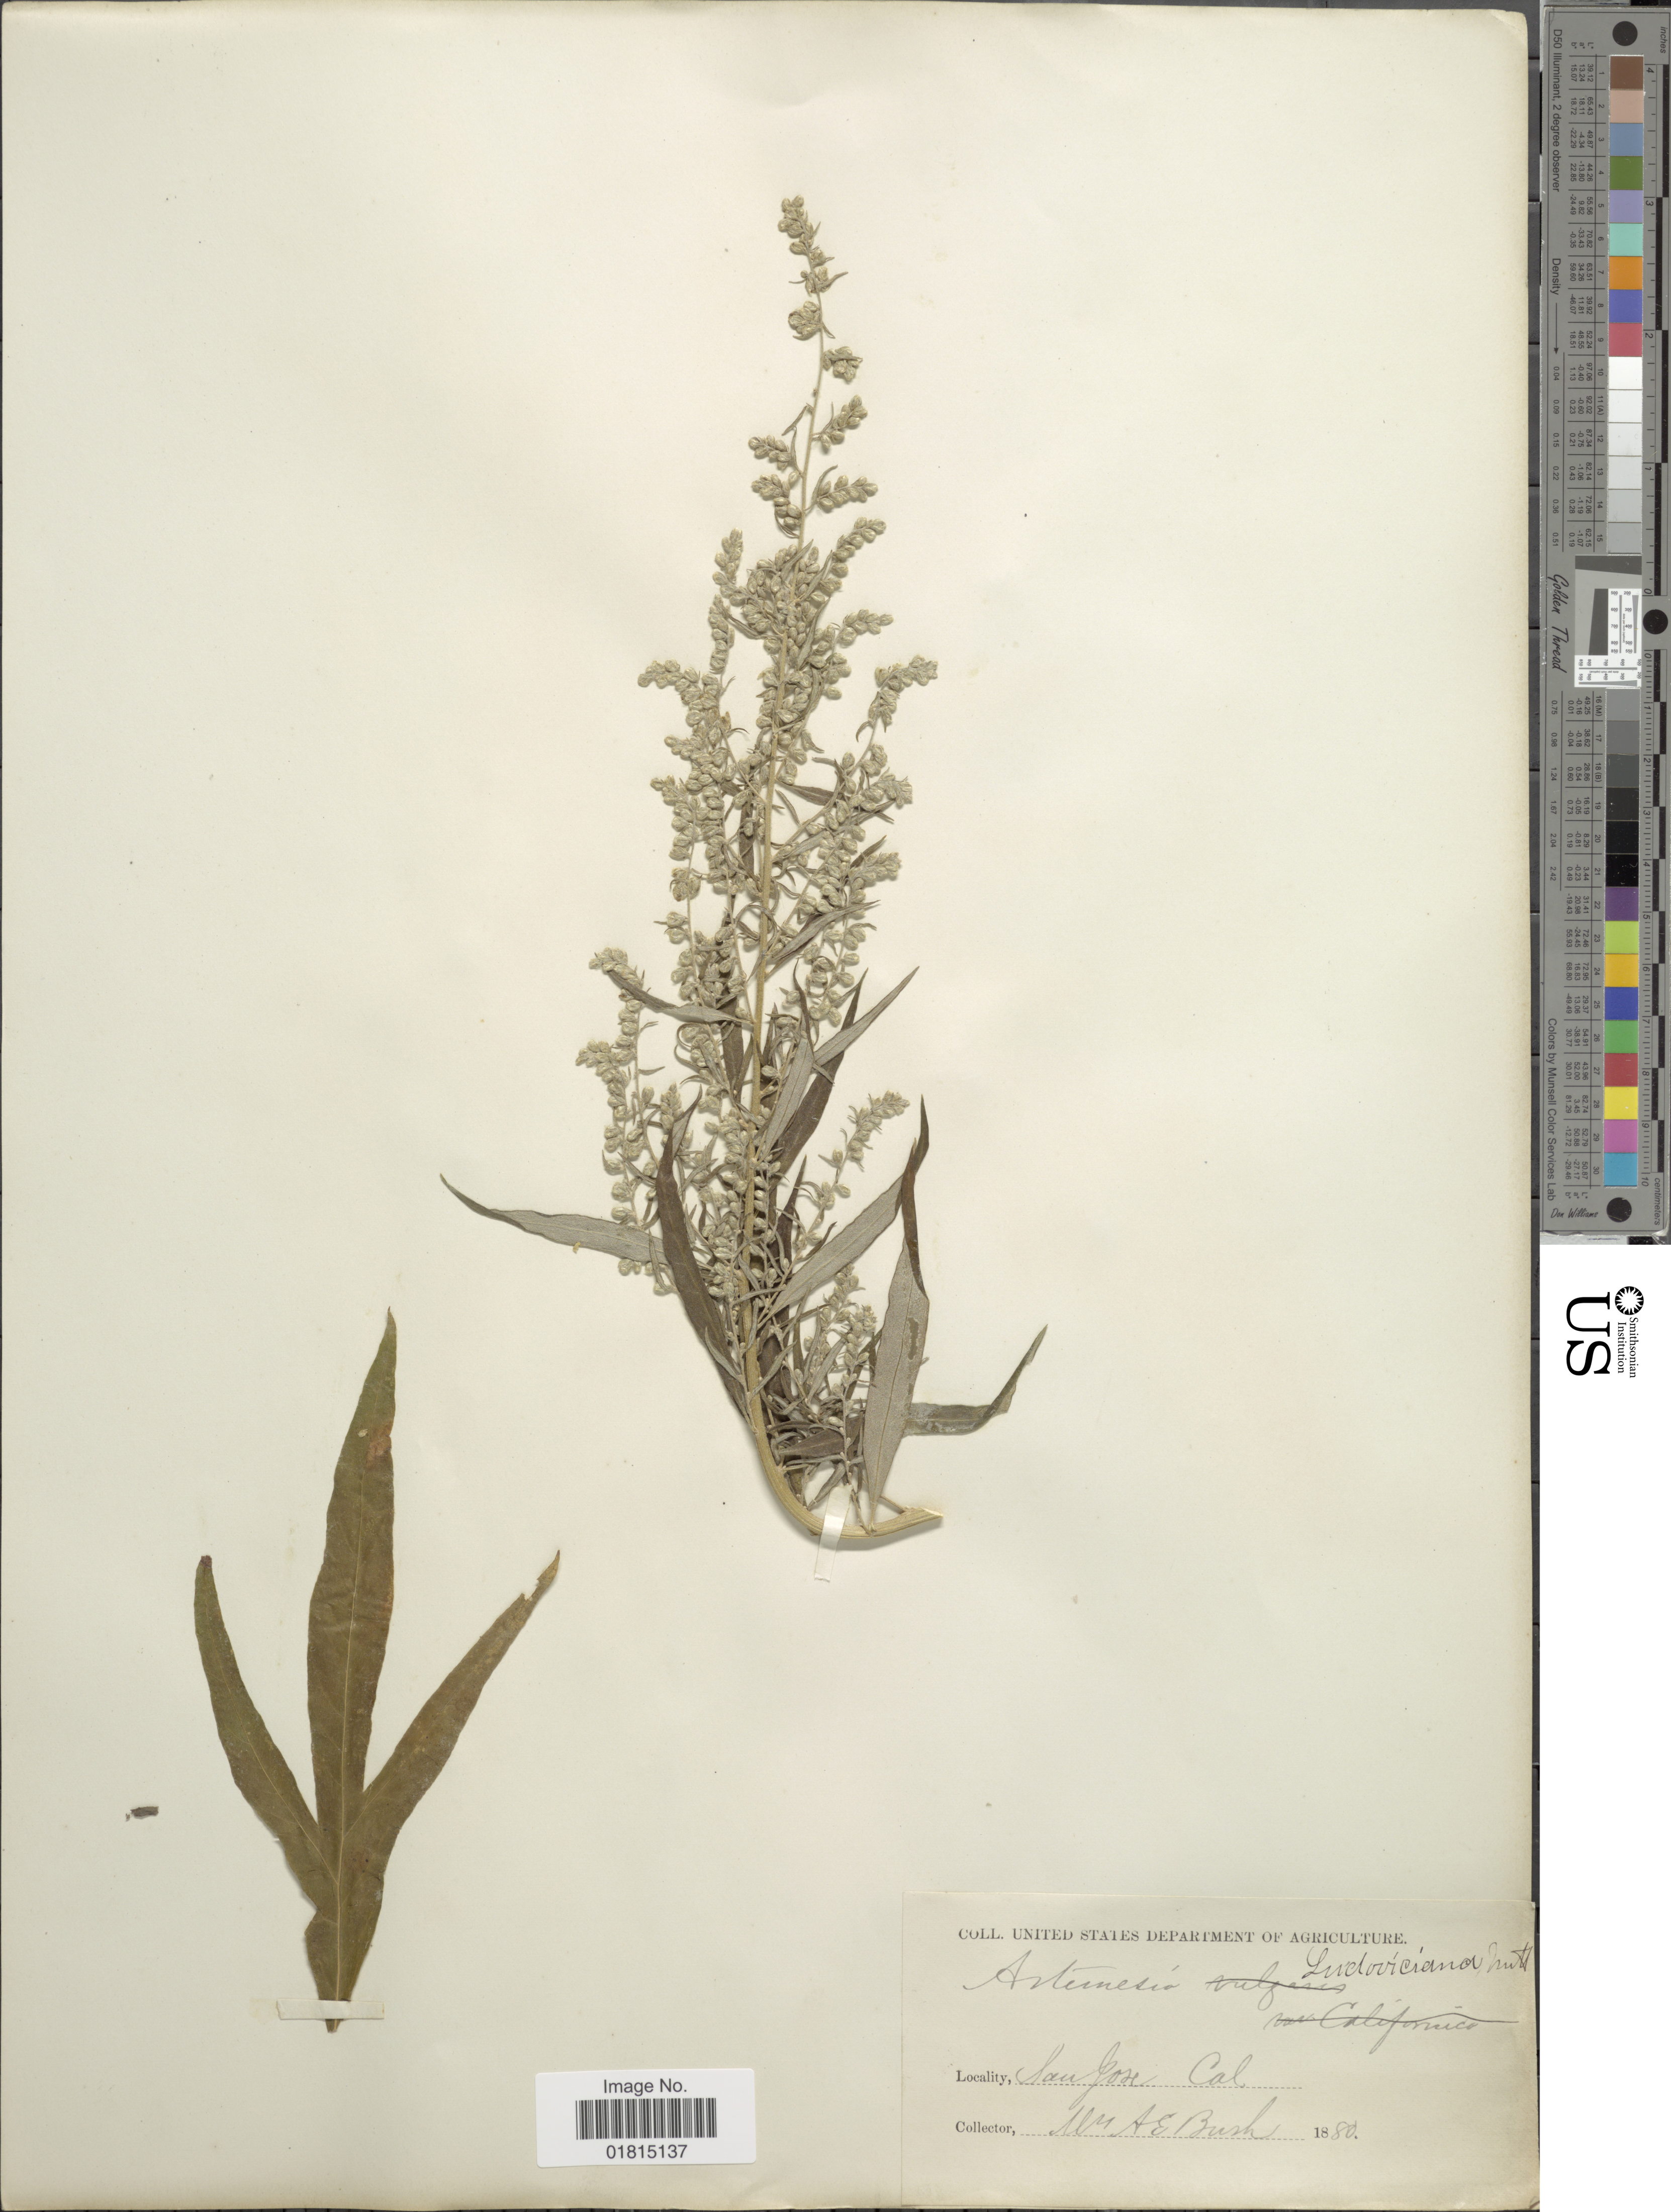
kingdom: Plantae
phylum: Tracheophyta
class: Magnoliopsida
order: Asterales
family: Asteraceae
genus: Artemisia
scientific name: Artemisia douglasiana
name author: Besser ex Hook.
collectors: A. E. Bush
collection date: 1880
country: United States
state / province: California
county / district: Santa Clara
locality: San Jose, Cal.